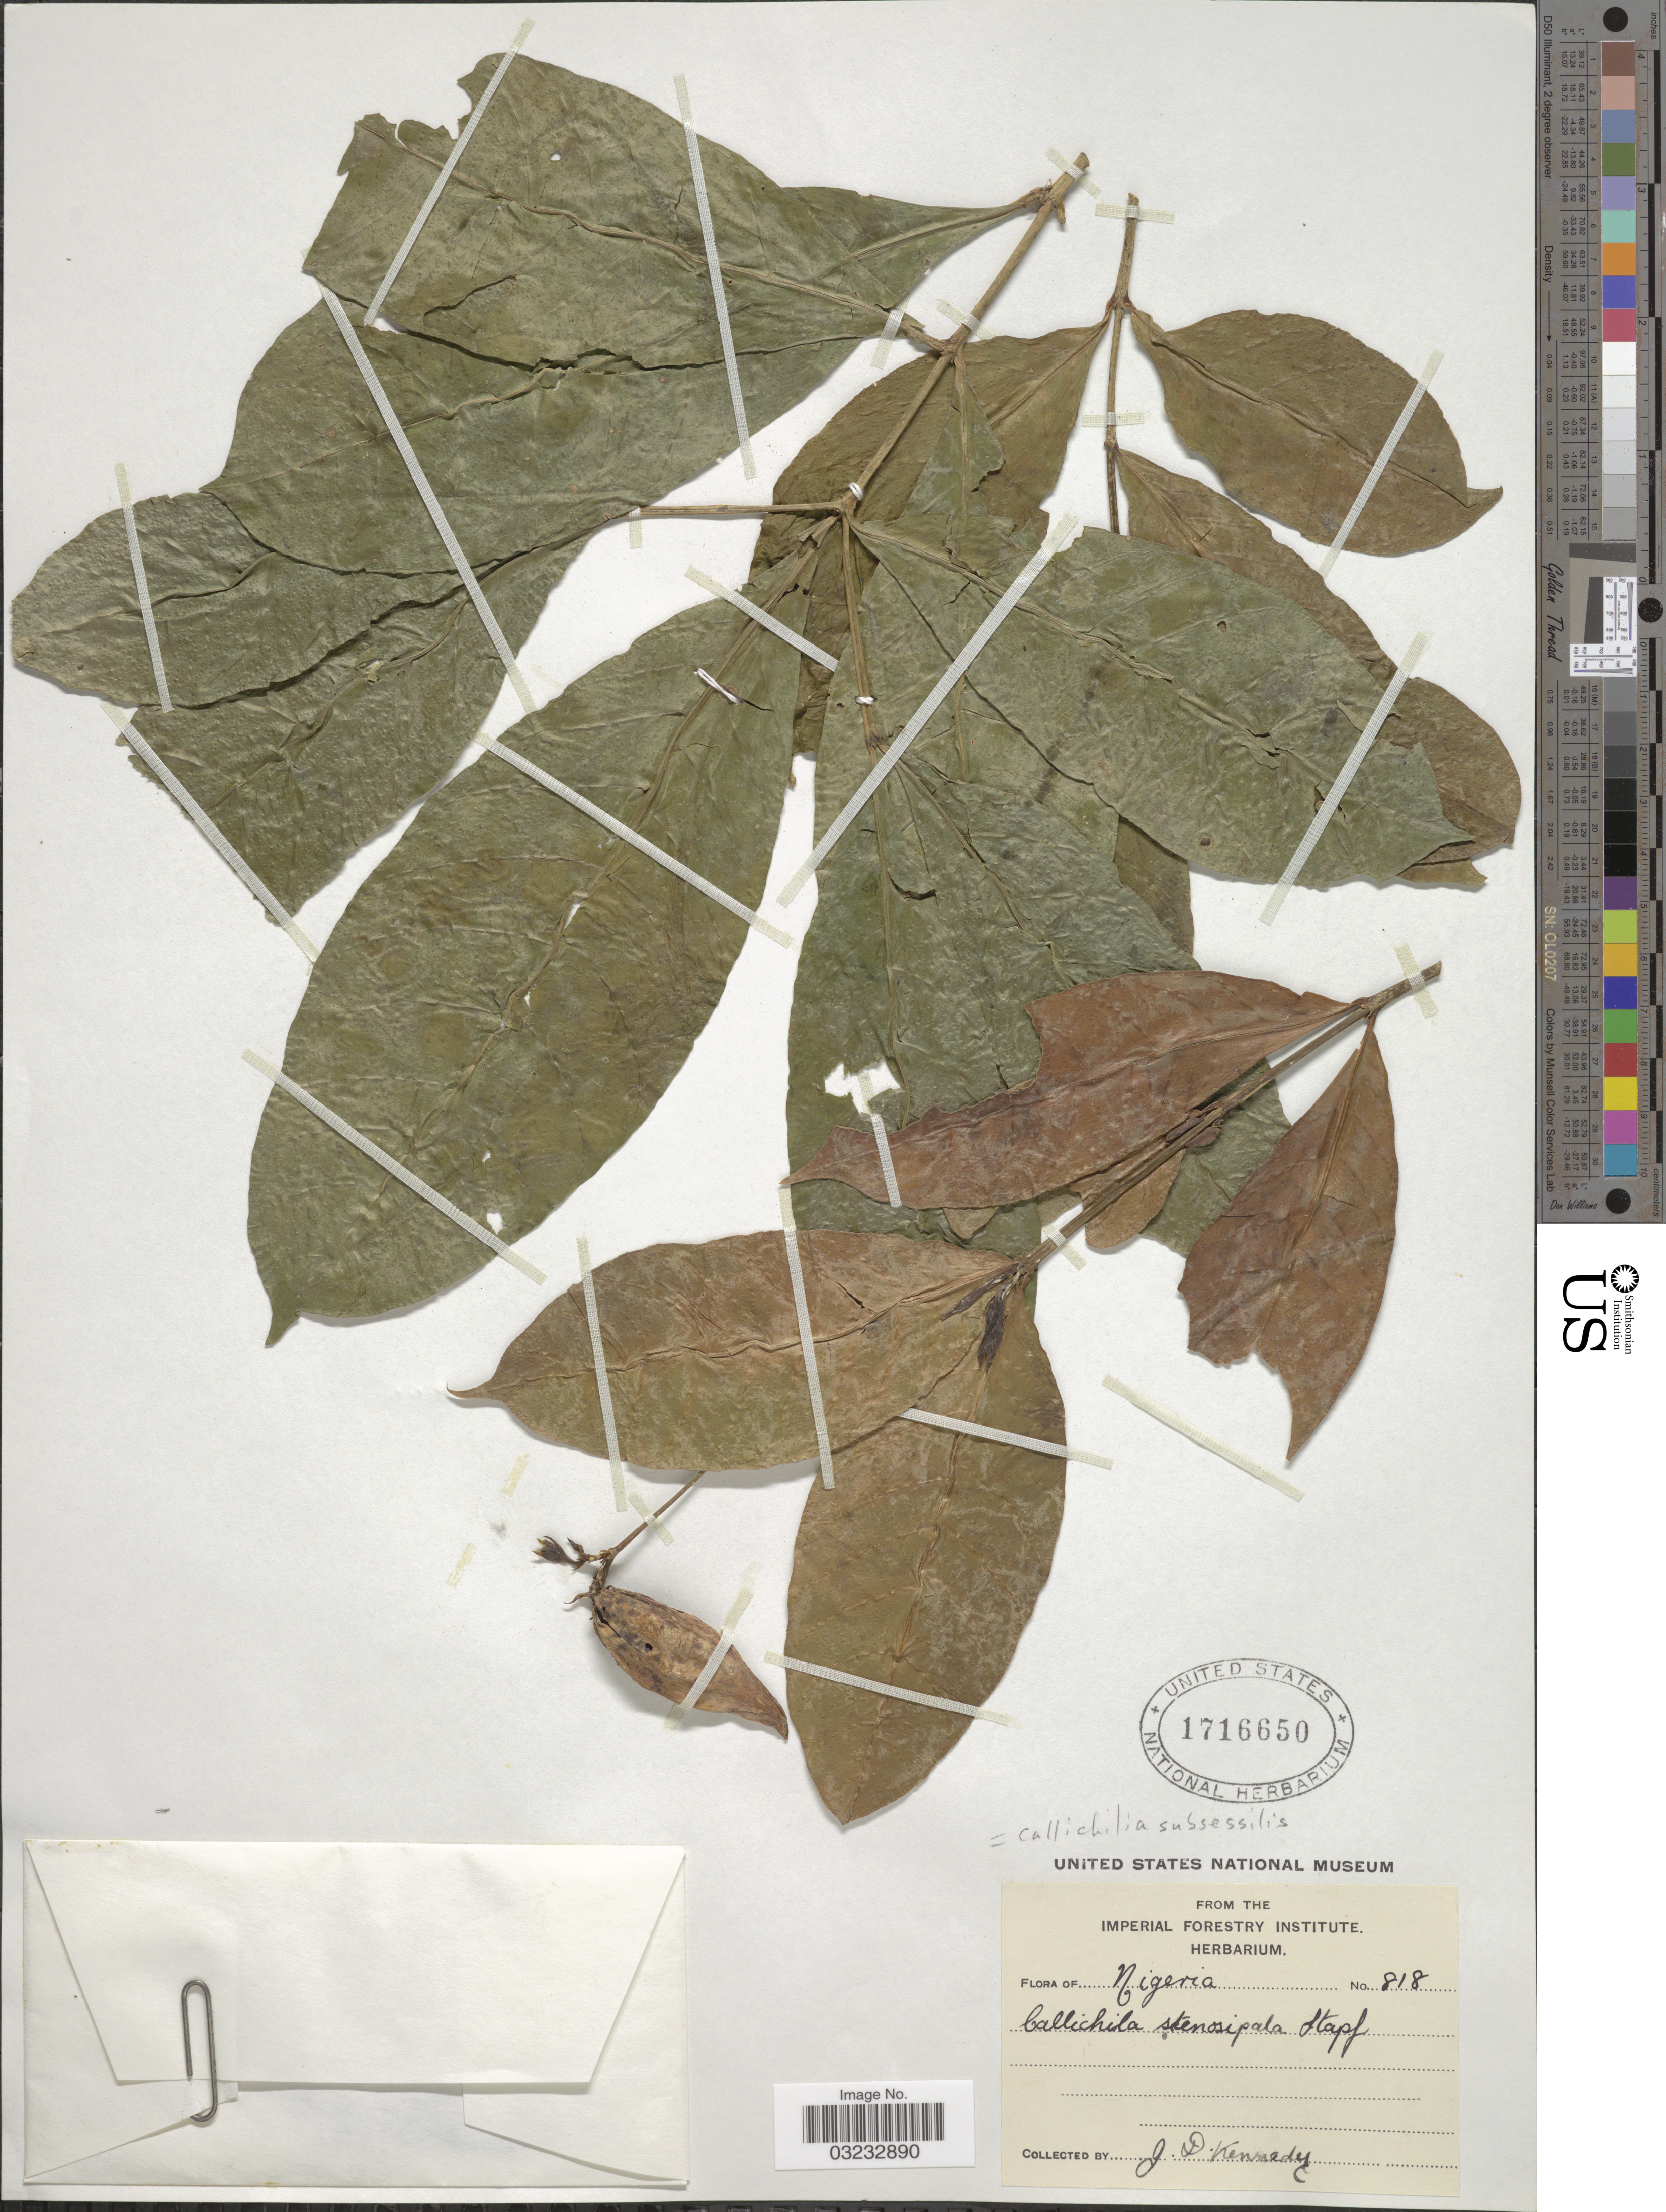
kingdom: Plantae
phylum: Tracheophyta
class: Magnoliopsida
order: Gentianales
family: Apocynaceae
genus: Callichilia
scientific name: Callichilia subsessilis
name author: (Benth.) Stapf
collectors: J. D. Kennedy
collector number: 818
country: Nigeria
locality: Nigeria.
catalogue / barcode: US 1716650